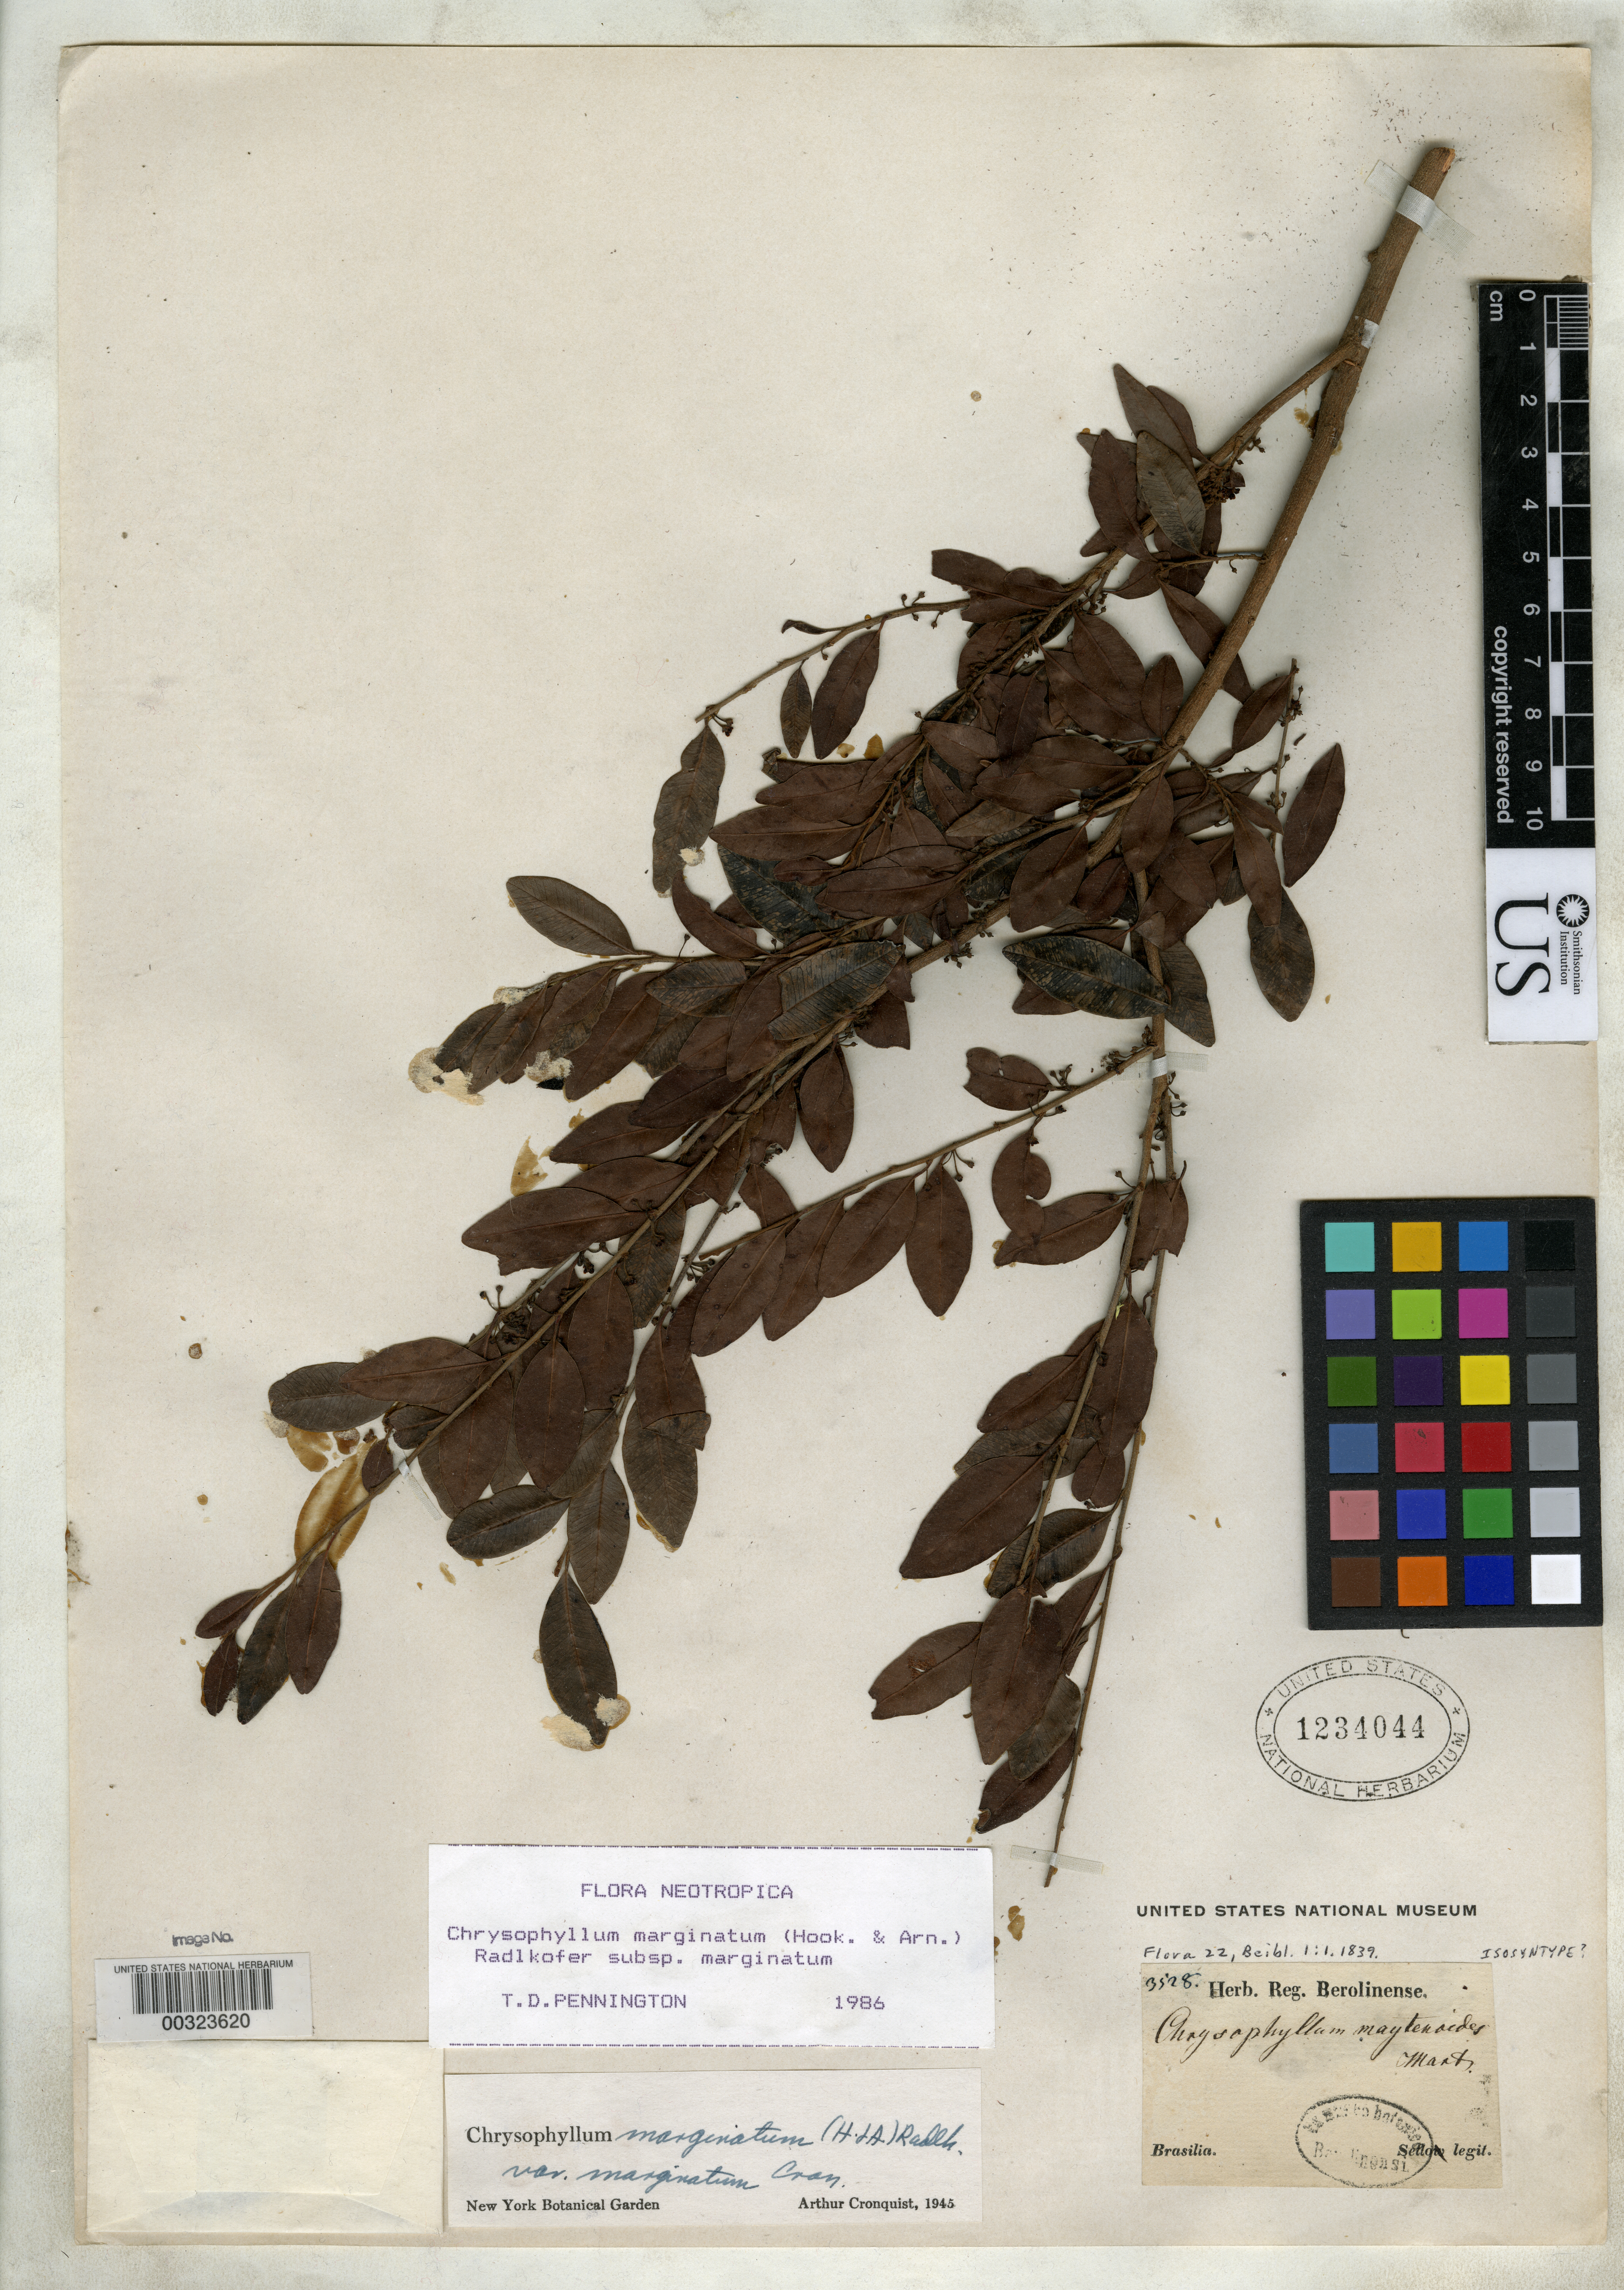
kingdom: Plantae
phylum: Tracheophyta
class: Magnoliopsida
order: Ericales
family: Sapotaceae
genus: Chrysophyllum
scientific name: Chrysophyllum maytenoides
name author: Mart.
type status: Possible Isosyntype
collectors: F. Sellow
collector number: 3528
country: Brazil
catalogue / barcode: US 1234044